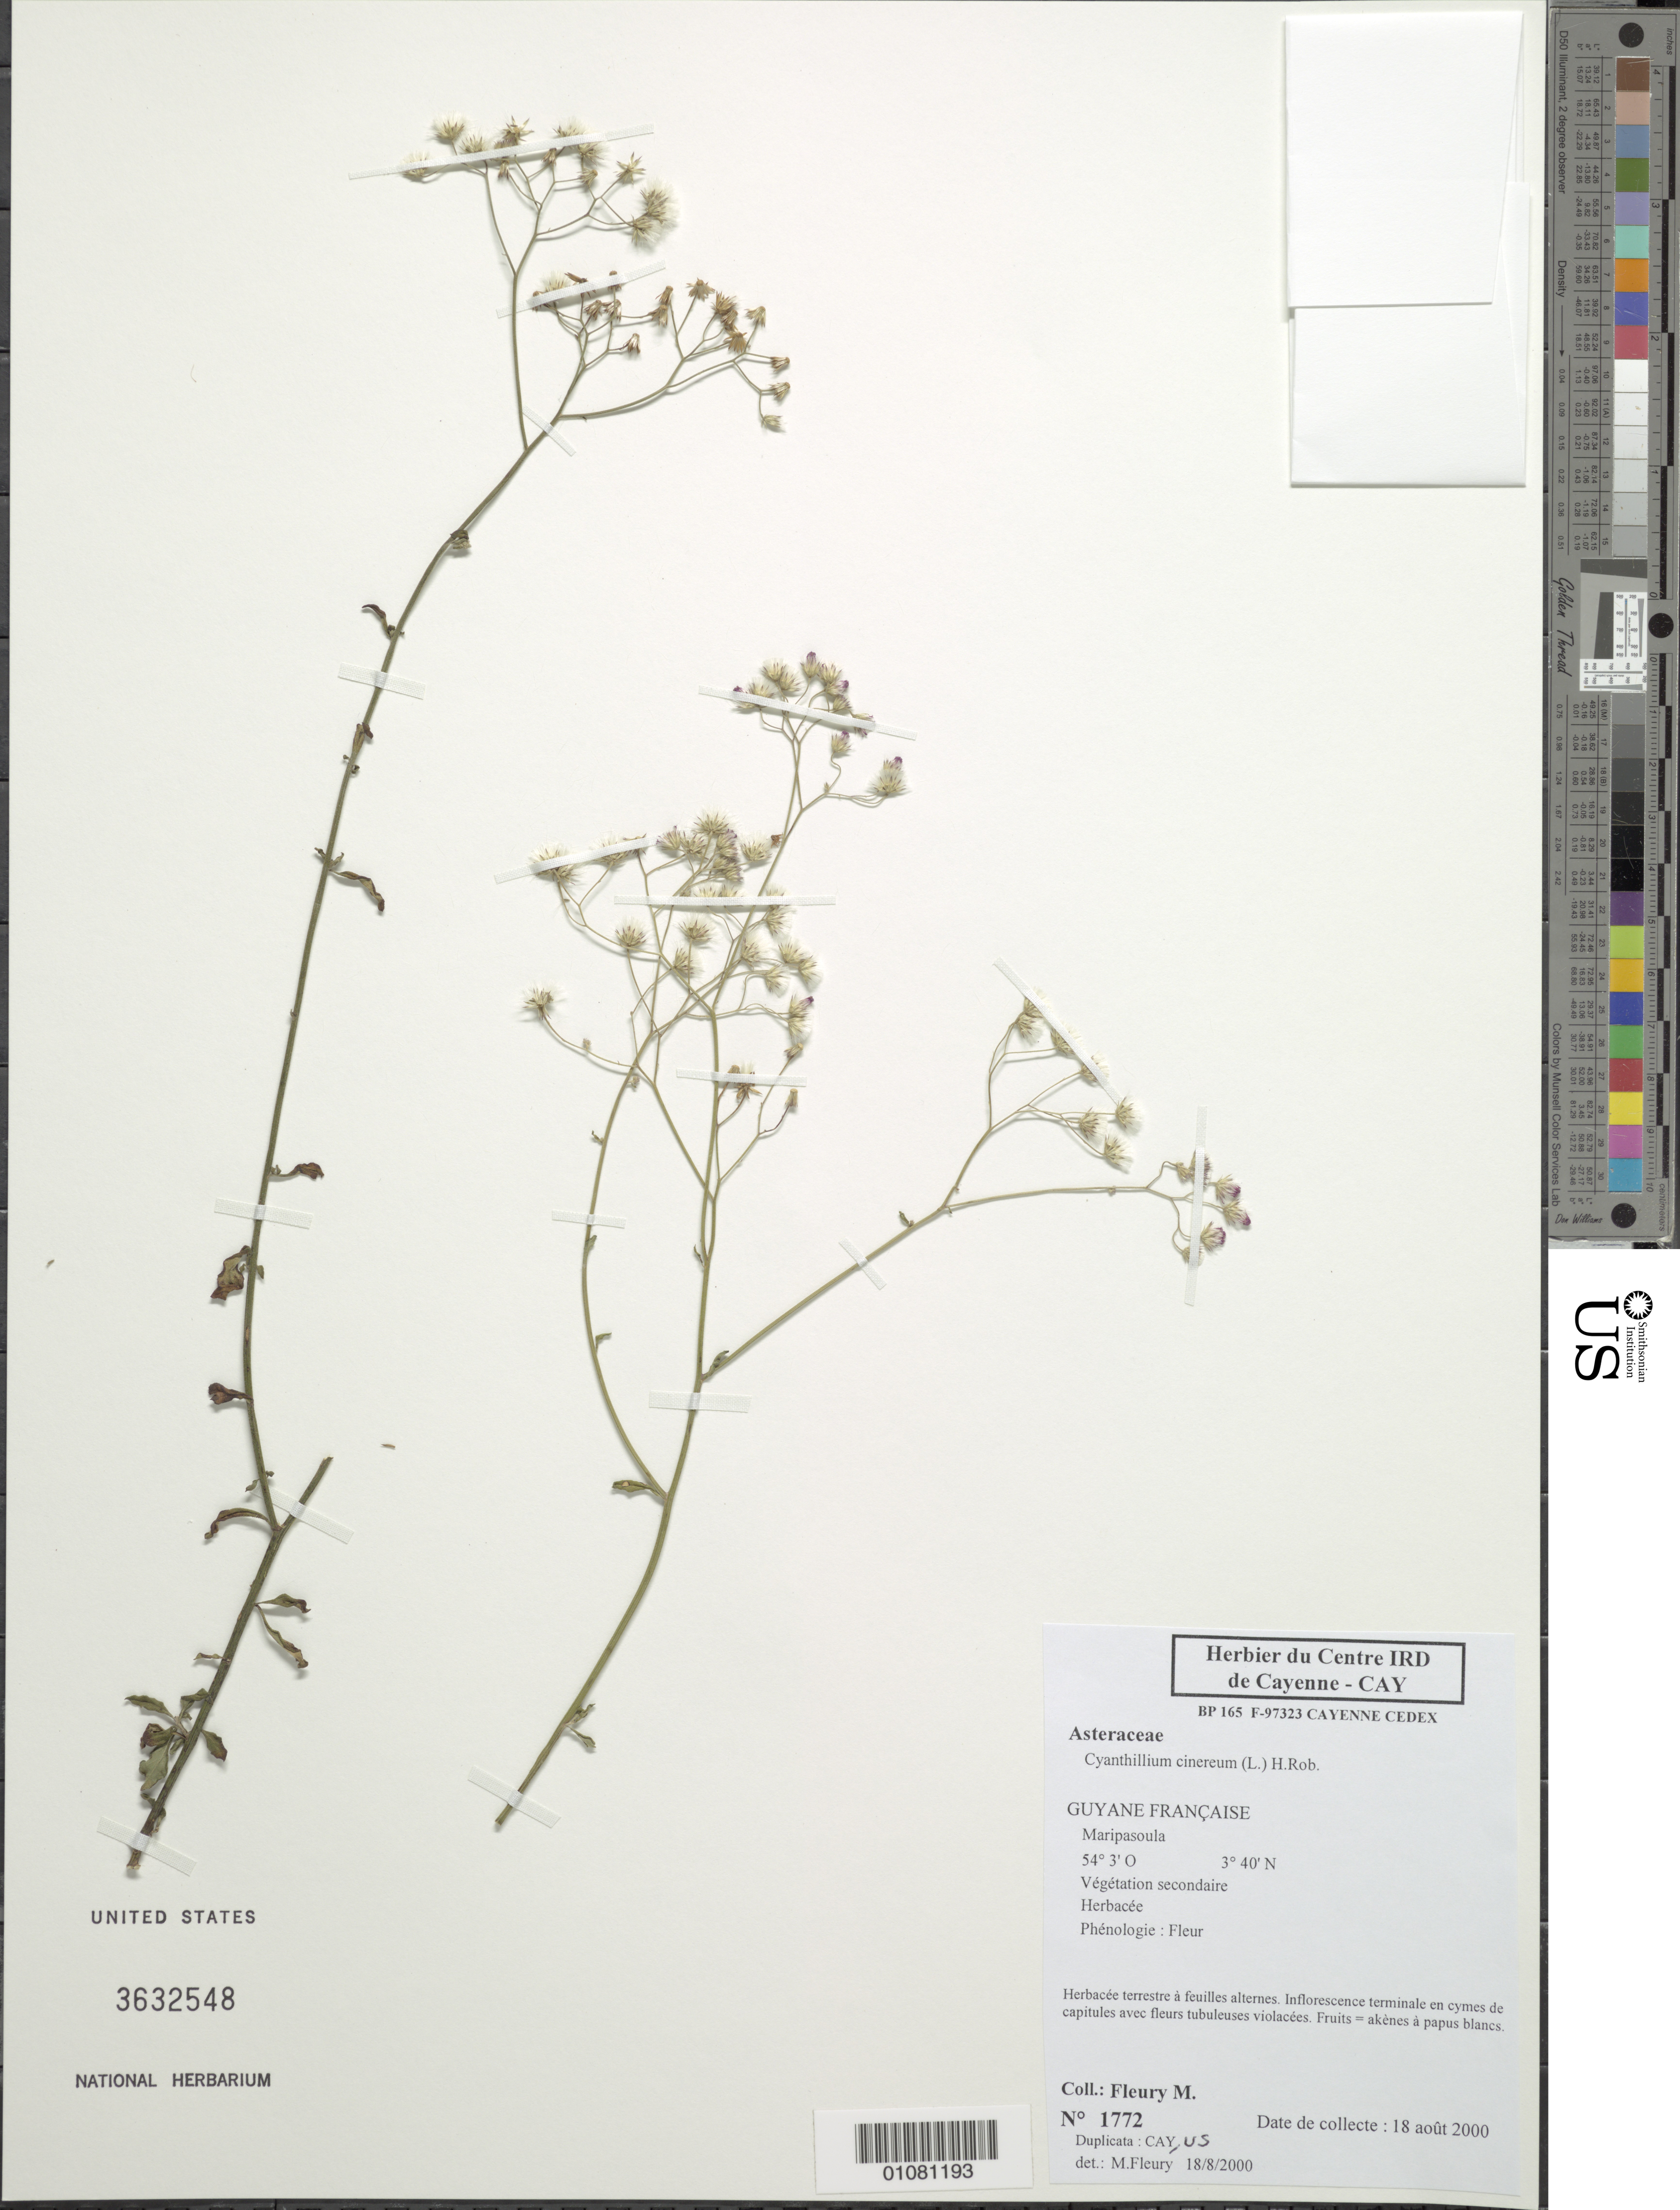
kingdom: Plantae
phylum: Tracheophyta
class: Magnoliopsida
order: Asterales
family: Asteraceae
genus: Cyanthillium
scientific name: Cyanthillium cinereum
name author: (L.) H. Rob.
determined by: Fleury, M.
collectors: M. Fleury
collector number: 1772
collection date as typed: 18-Aug-00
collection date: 2000-08-18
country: French Guiana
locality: Maripasoula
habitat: Vegetation secondaire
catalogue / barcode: US 3632548